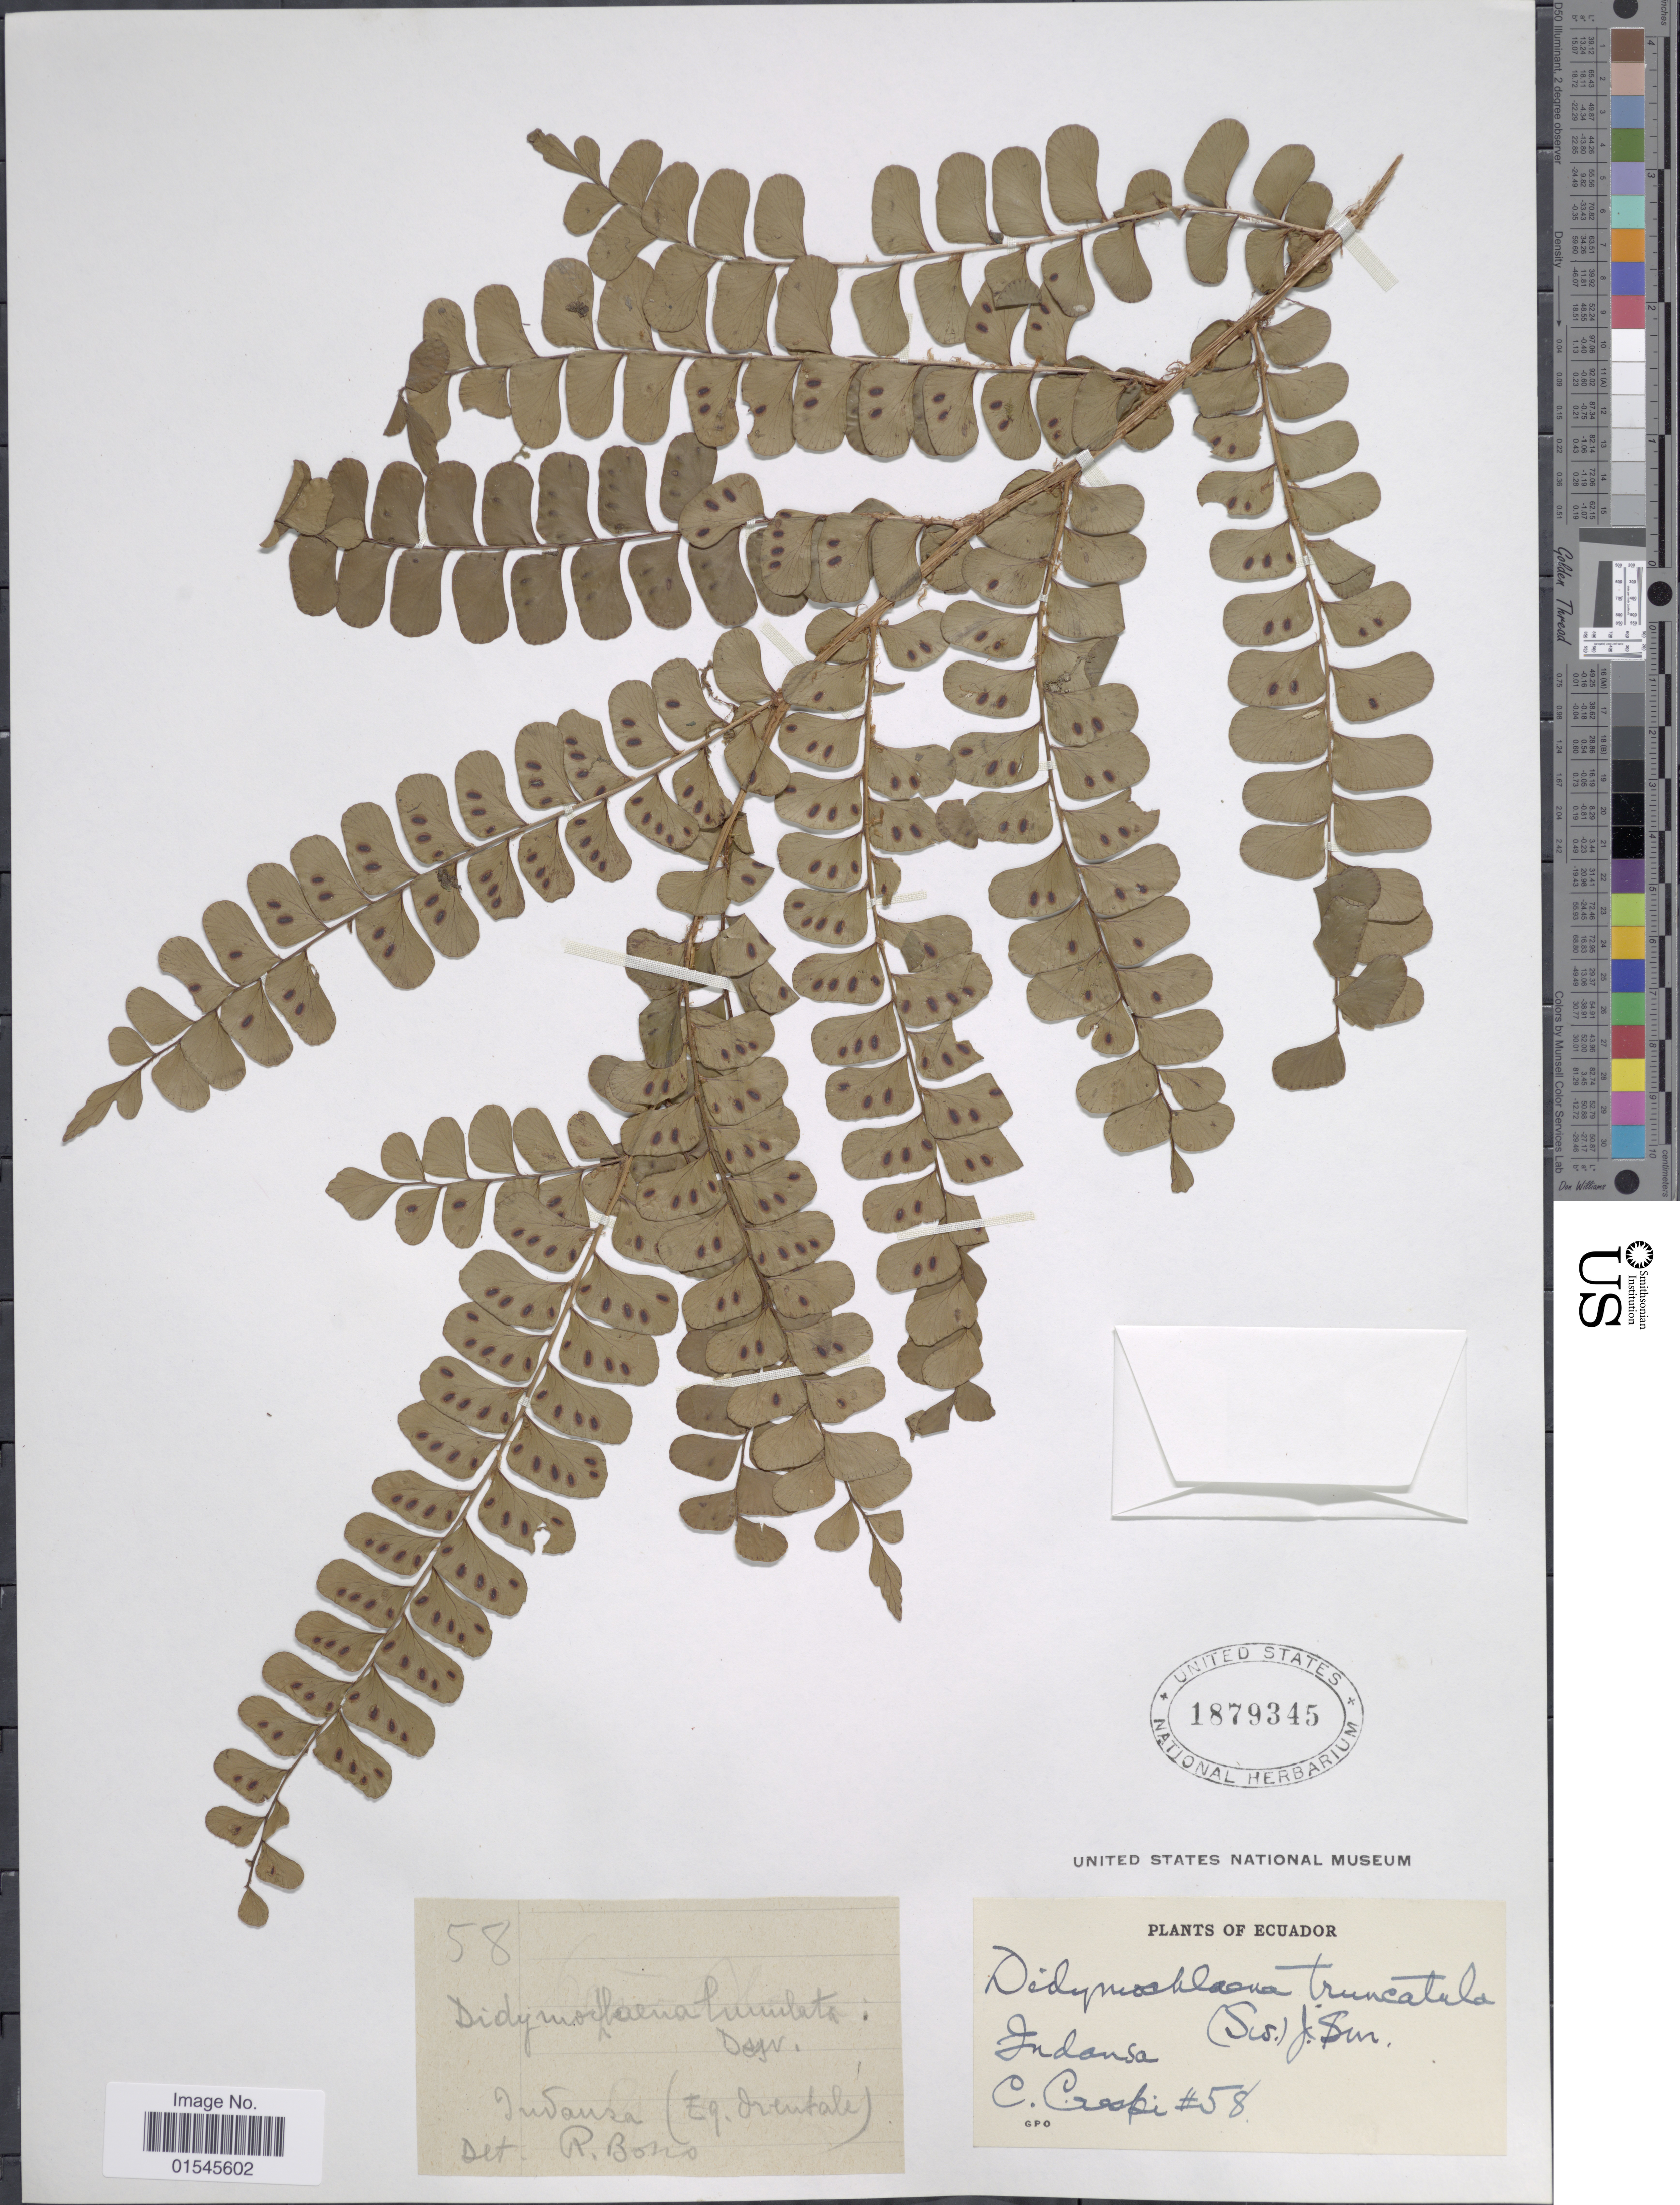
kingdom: Plantae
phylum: Tracheophyta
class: Polypodiopsida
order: Polypodiales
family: Didymochlaenaceae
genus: Didymochlaena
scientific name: Didymochlaena truncatula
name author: (Sw.) J. Sm.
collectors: C. Crespi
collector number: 58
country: Ecuador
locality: Indansa (eq. Orientalé)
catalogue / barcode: US 1879345